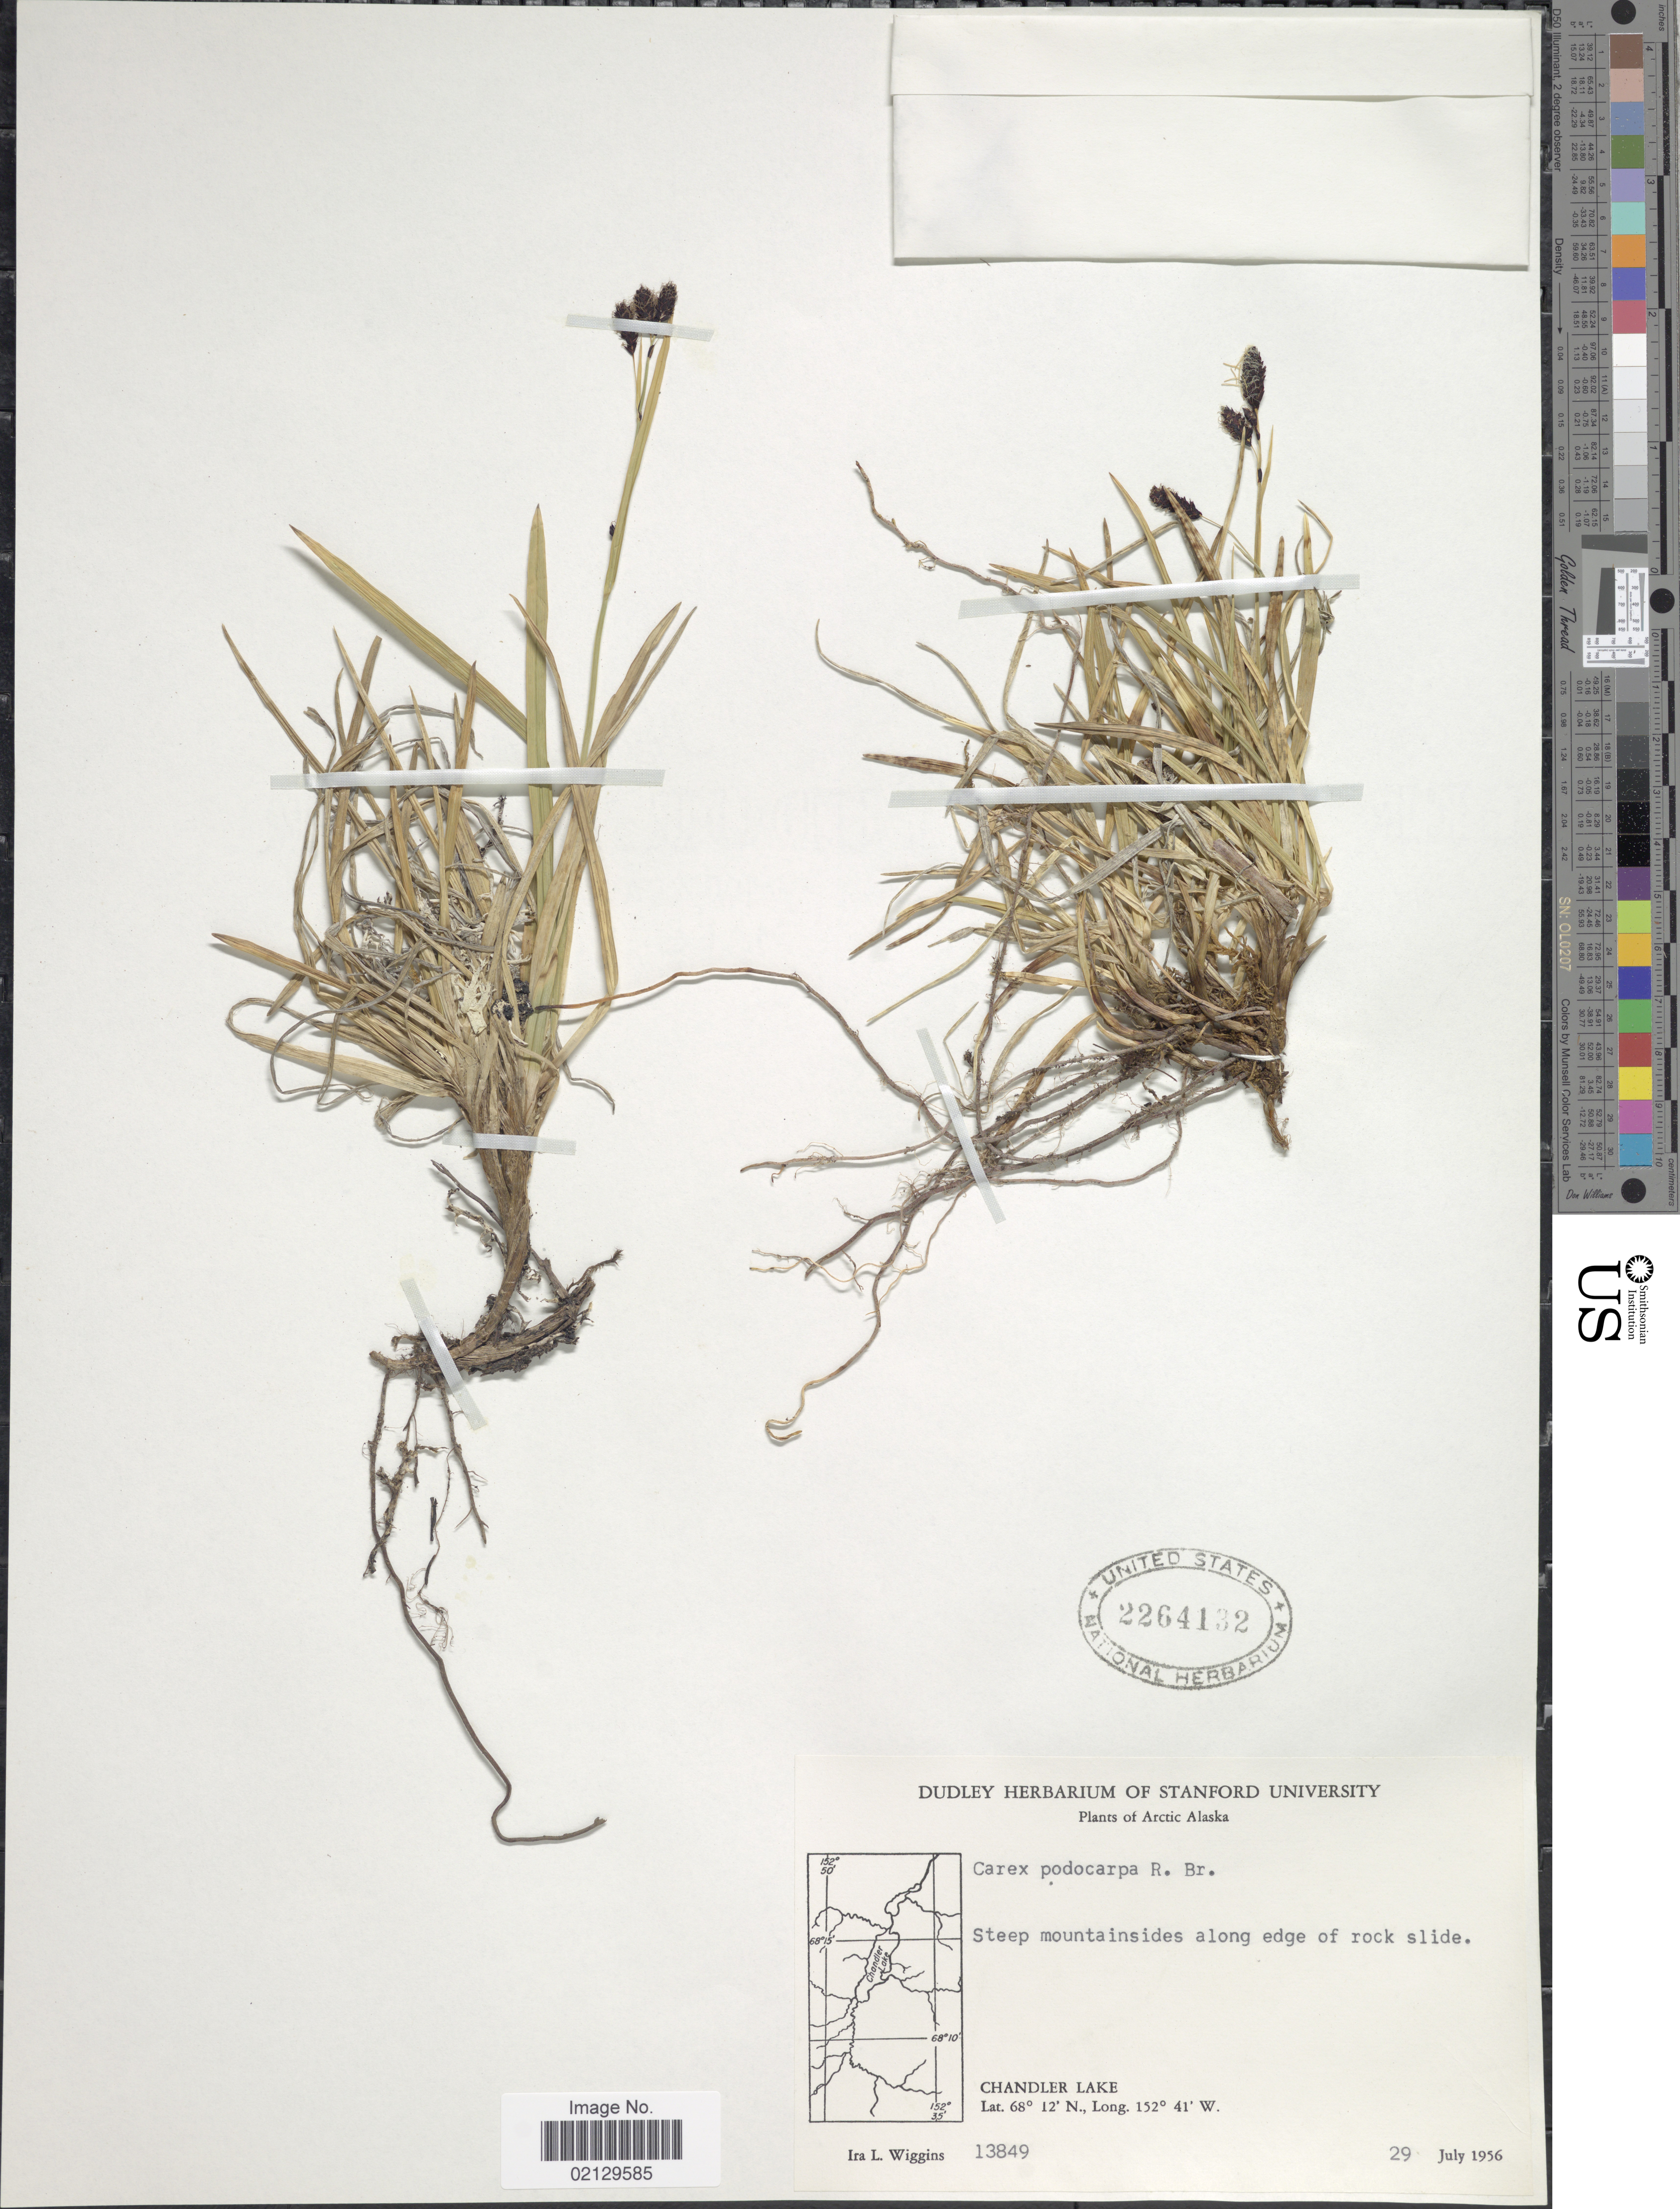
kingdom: Plantae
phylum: Tracheophyta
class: Liliopsida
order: Poales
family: Cyperaceae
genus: Carex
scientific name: Carex podocarpa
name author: R. Br.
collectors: I. L. Wiggins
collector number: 13849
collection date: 1956-07-29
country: United States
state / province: Alaska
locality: Arctic Alaska, Steep mountainsides along edge of rock slide. Chandler Lake.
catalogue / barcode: US 2264132